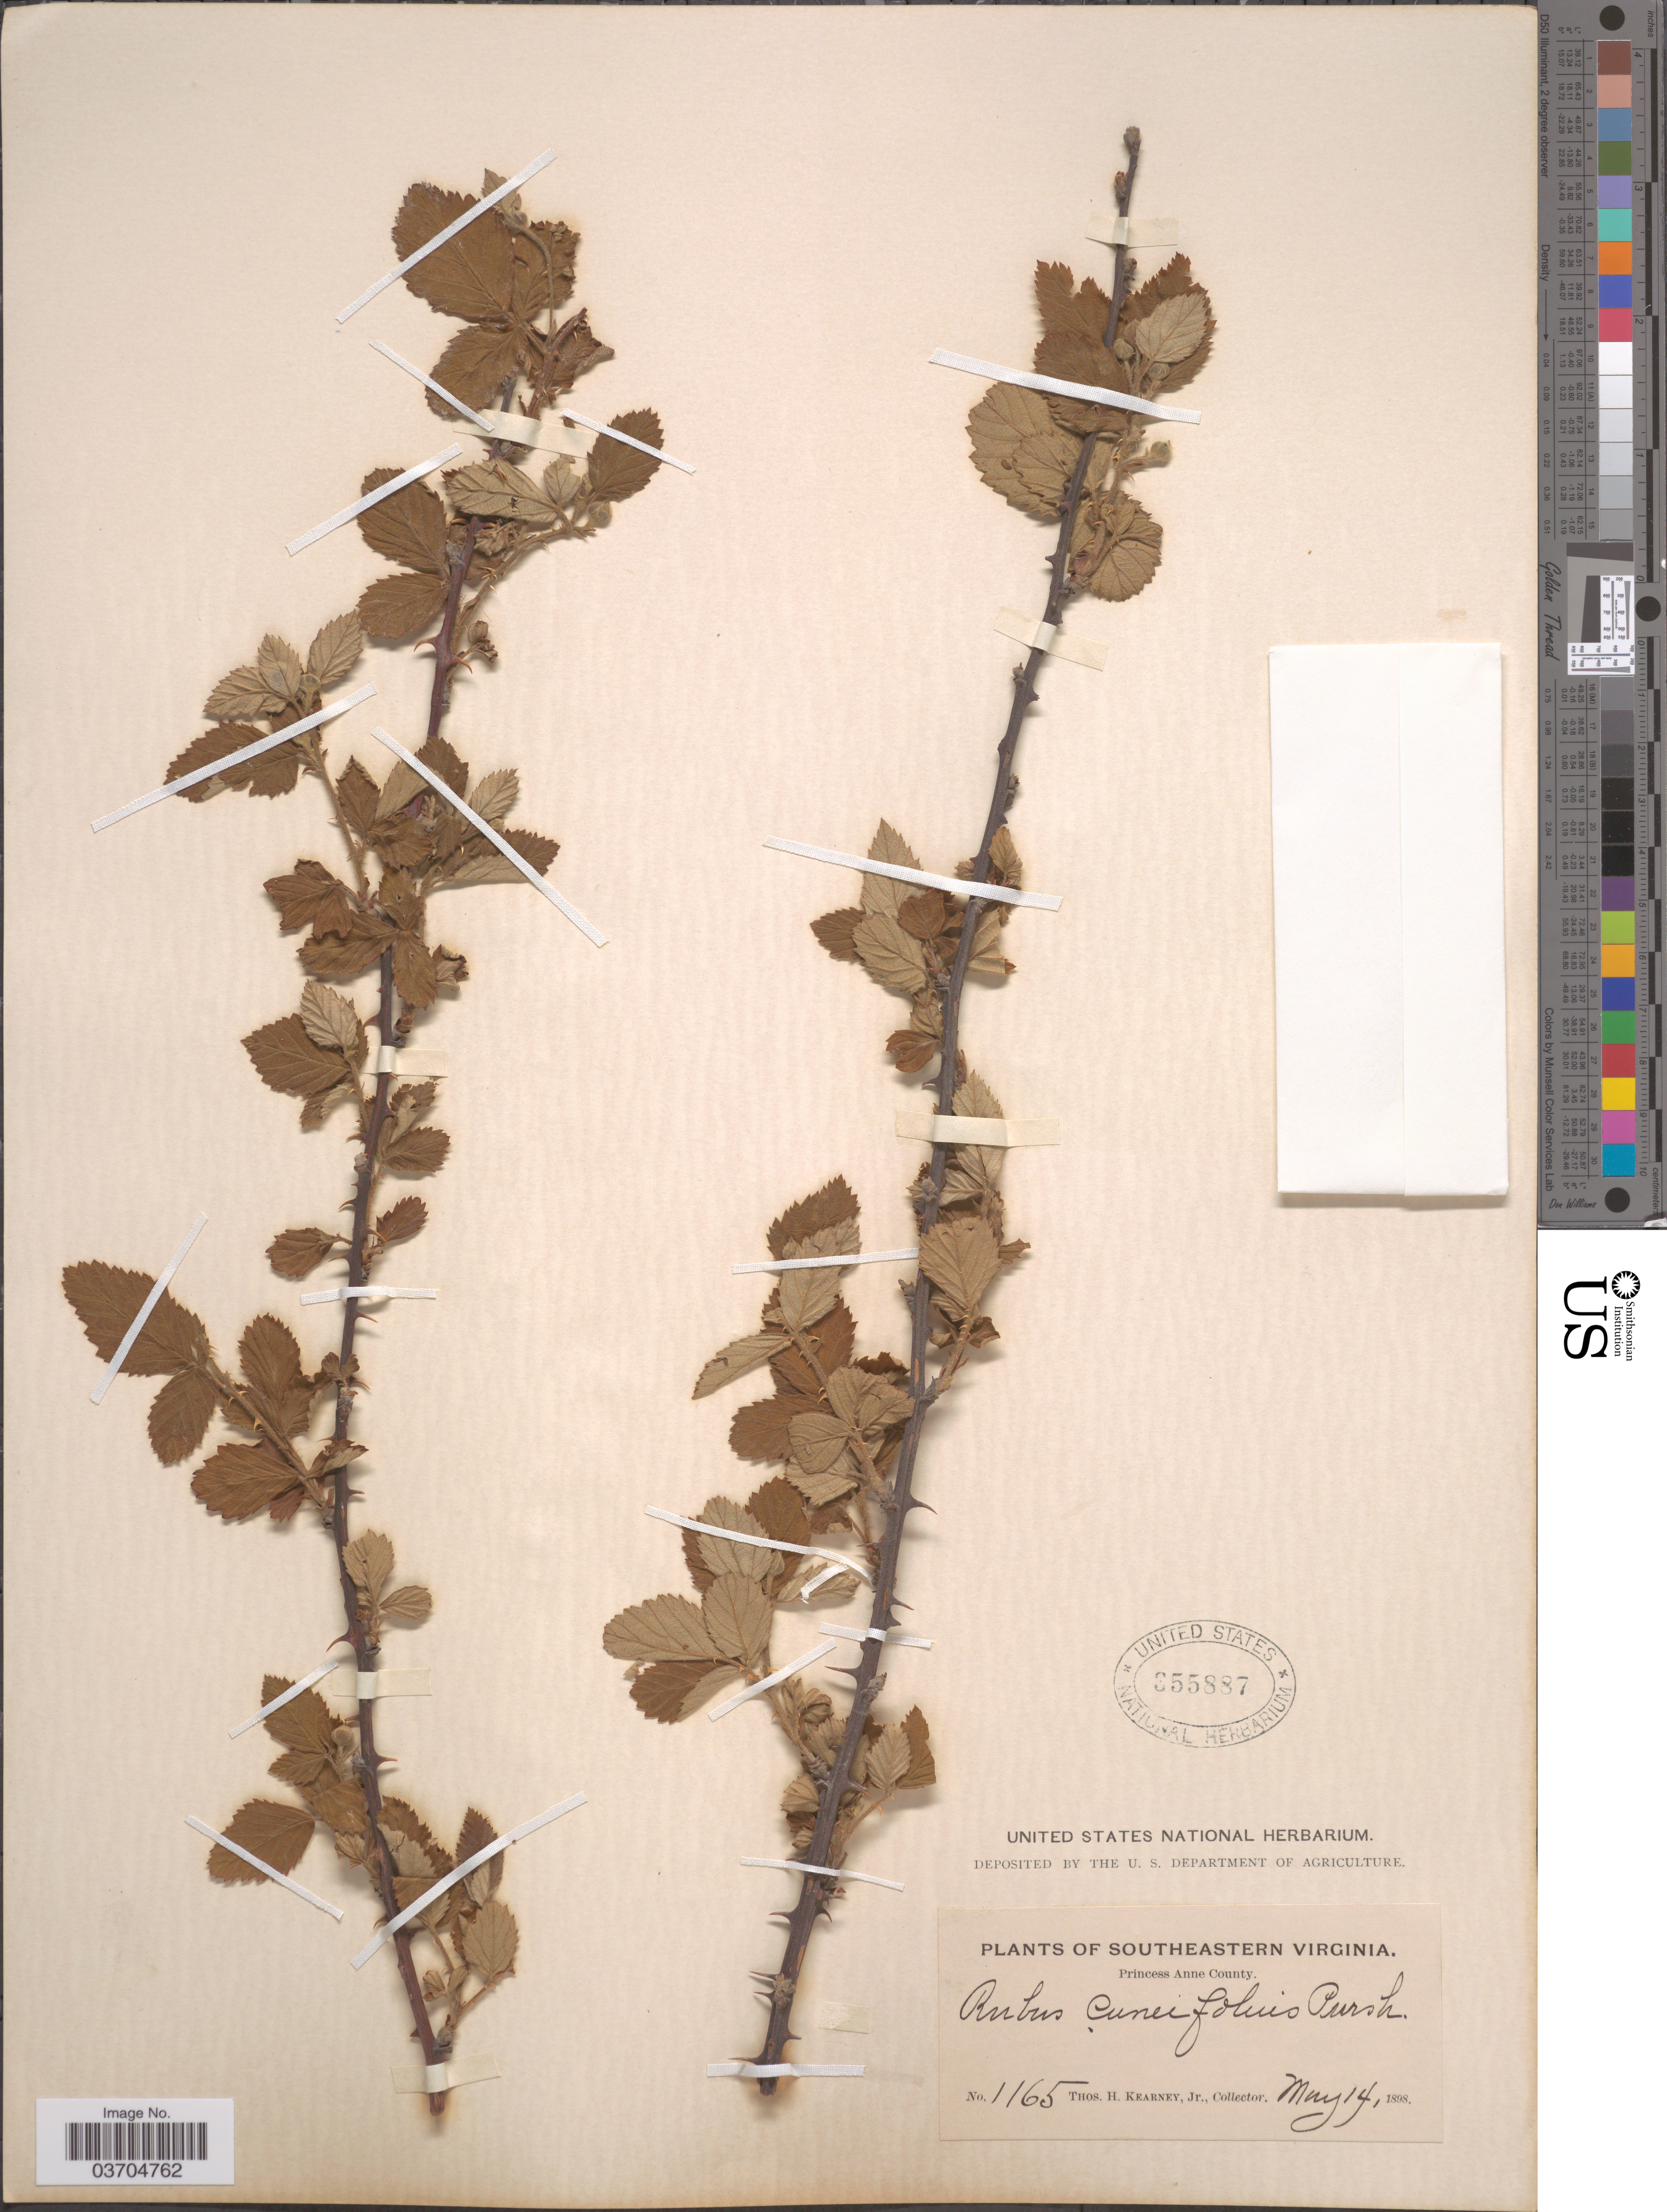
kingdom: Plantae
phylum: Tracheophyta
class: Magnoliopsida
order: Rosales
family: Rosaceae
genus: Rubus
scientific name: Rubus cuneifolius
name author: Pursh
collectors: T. H. Kearney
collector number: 1165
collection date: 1898-05-14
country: United States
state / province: Virginia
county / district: City of Virginia Beach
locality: Southeastern Virginia. Princess Anne County.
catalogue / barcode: US 355887